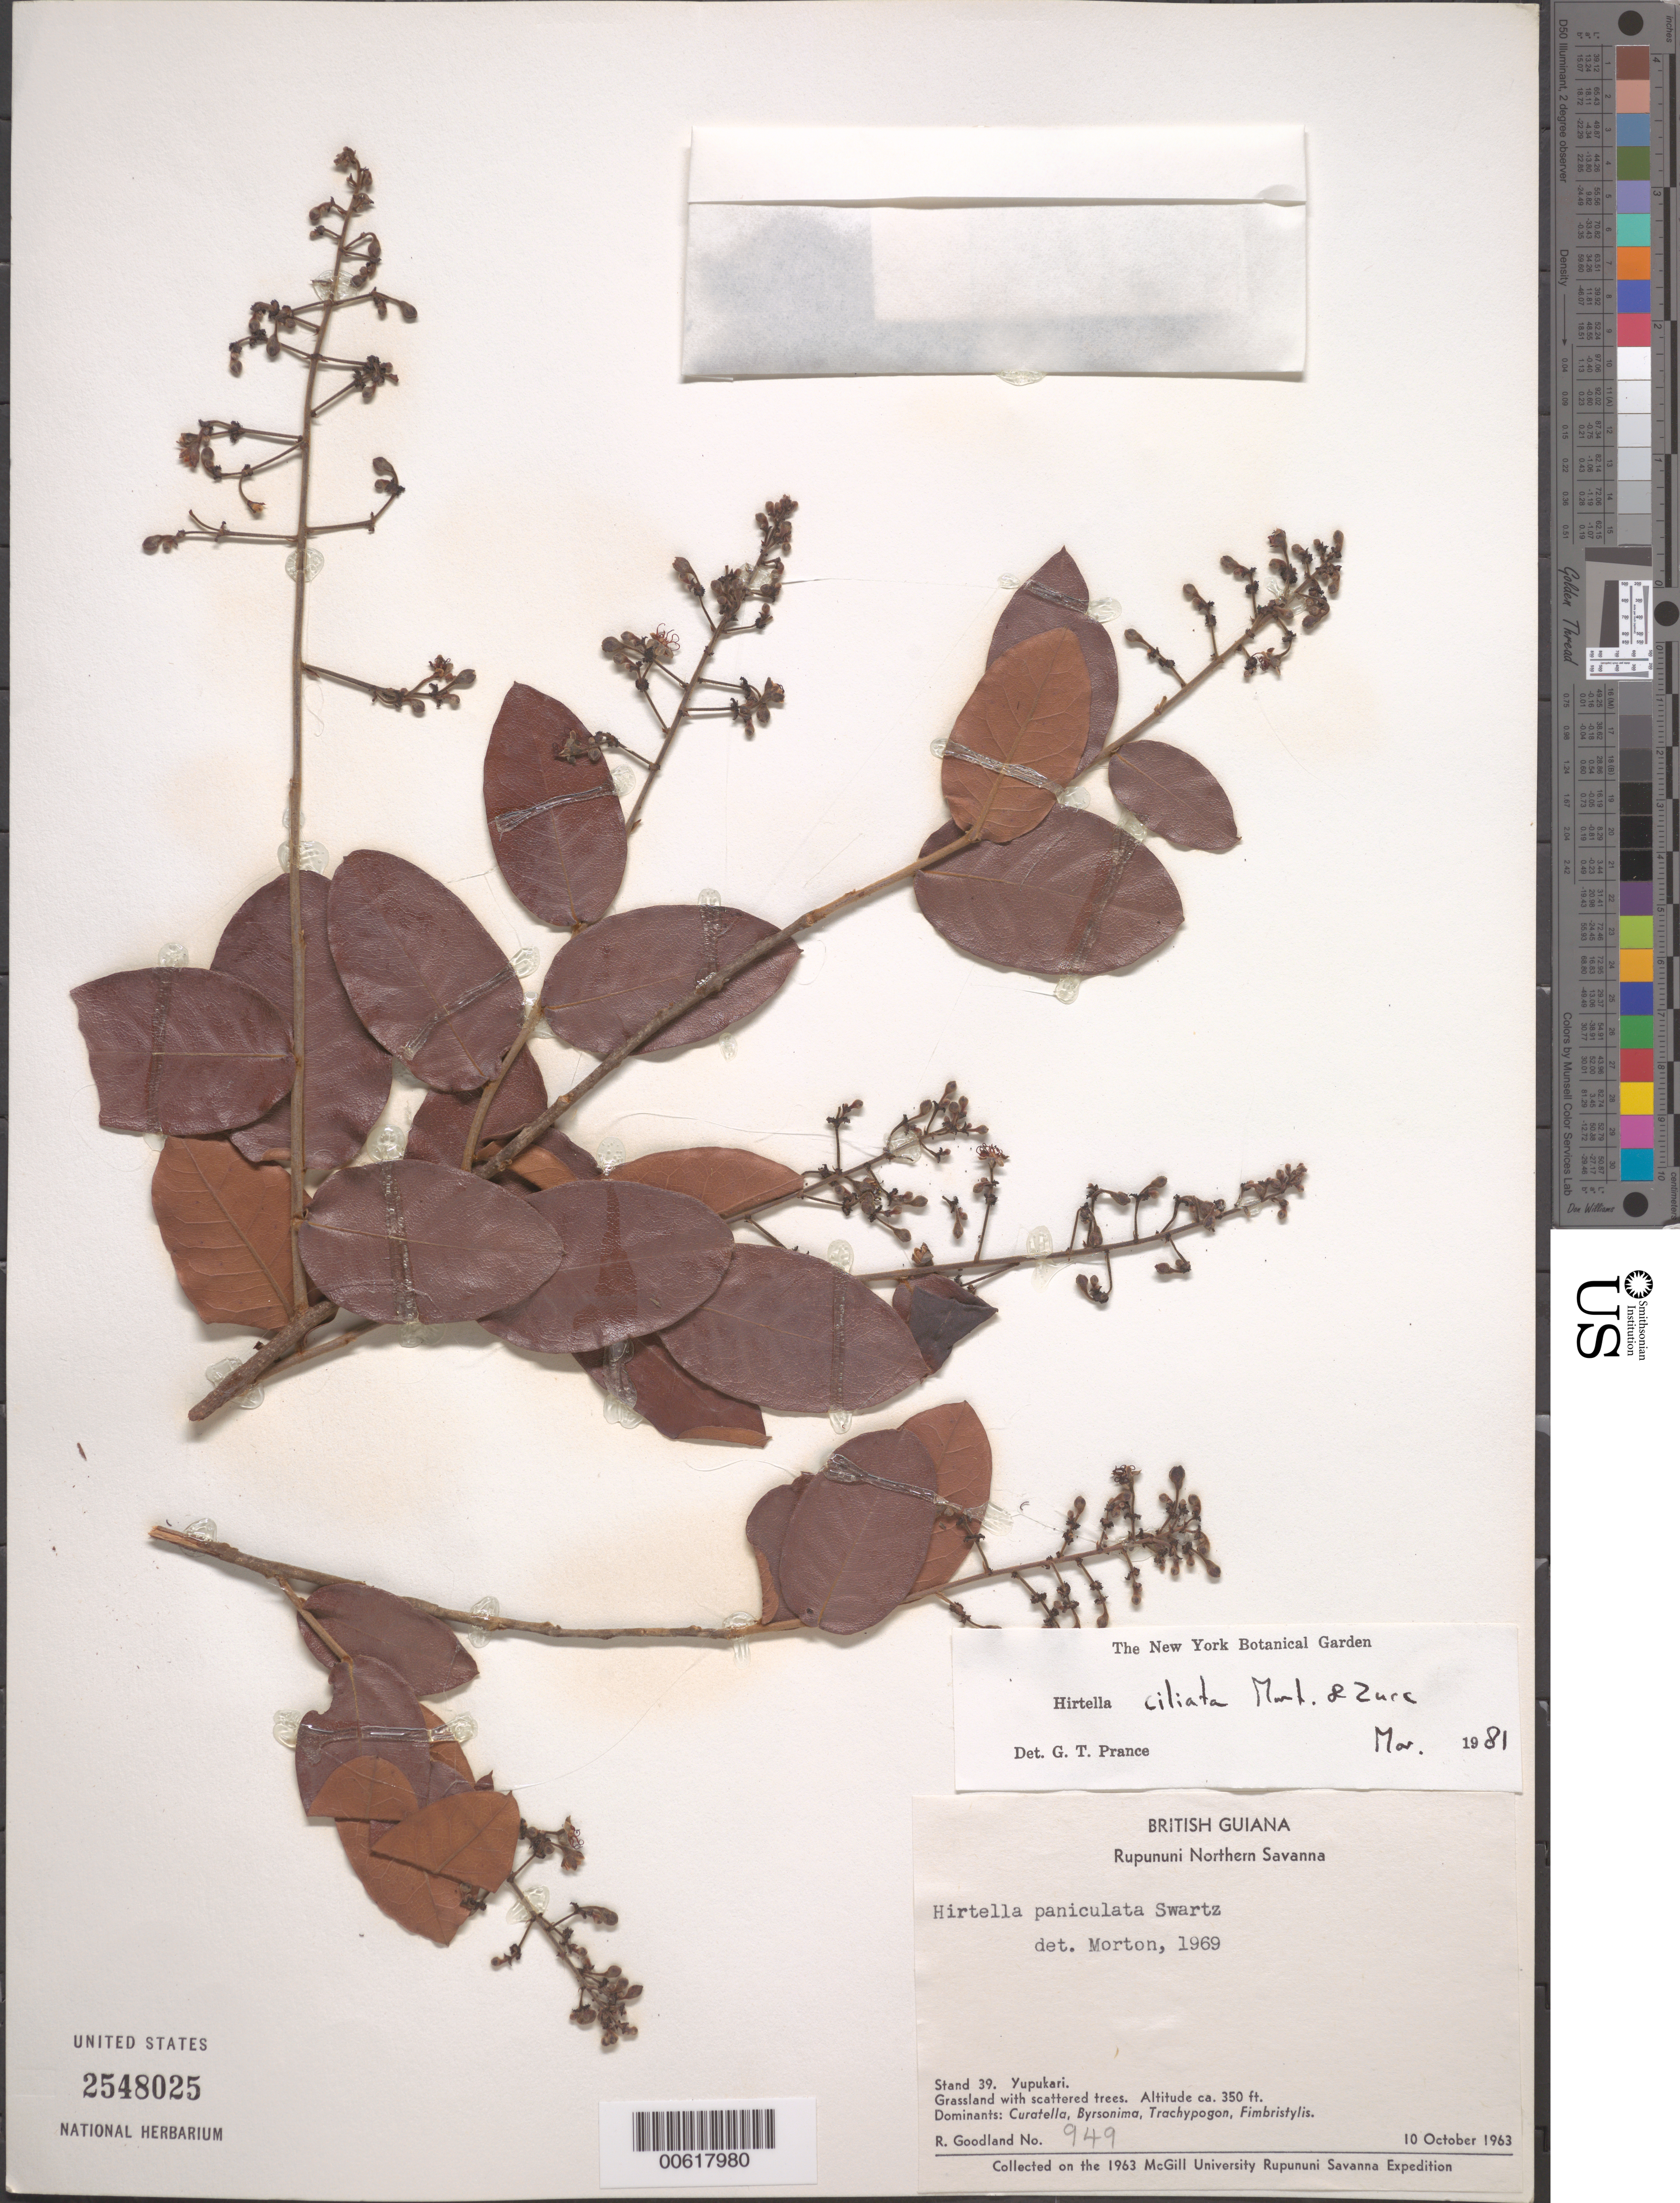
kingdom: Plantae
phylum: Tracheophyta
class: Magnoliopsida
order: Malpighiales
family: Chrysobalanaceae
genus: Hirtella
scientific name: Hirtella ciliata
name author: Mart. & Zucc.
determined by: Prance, G. T.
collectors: R. Goodland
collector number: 949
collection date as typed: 10-Oct-63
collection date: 1963-10-10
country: Guyana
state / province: U. Takutu-U. Essequibo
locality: Rupununi Northern Savanna, Yupukari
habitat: Grassland with scattered trees. Dominants: Curatella, Byrsonima, Trachypogon, Fimbristylis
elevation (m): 107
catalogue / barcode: US 2548025